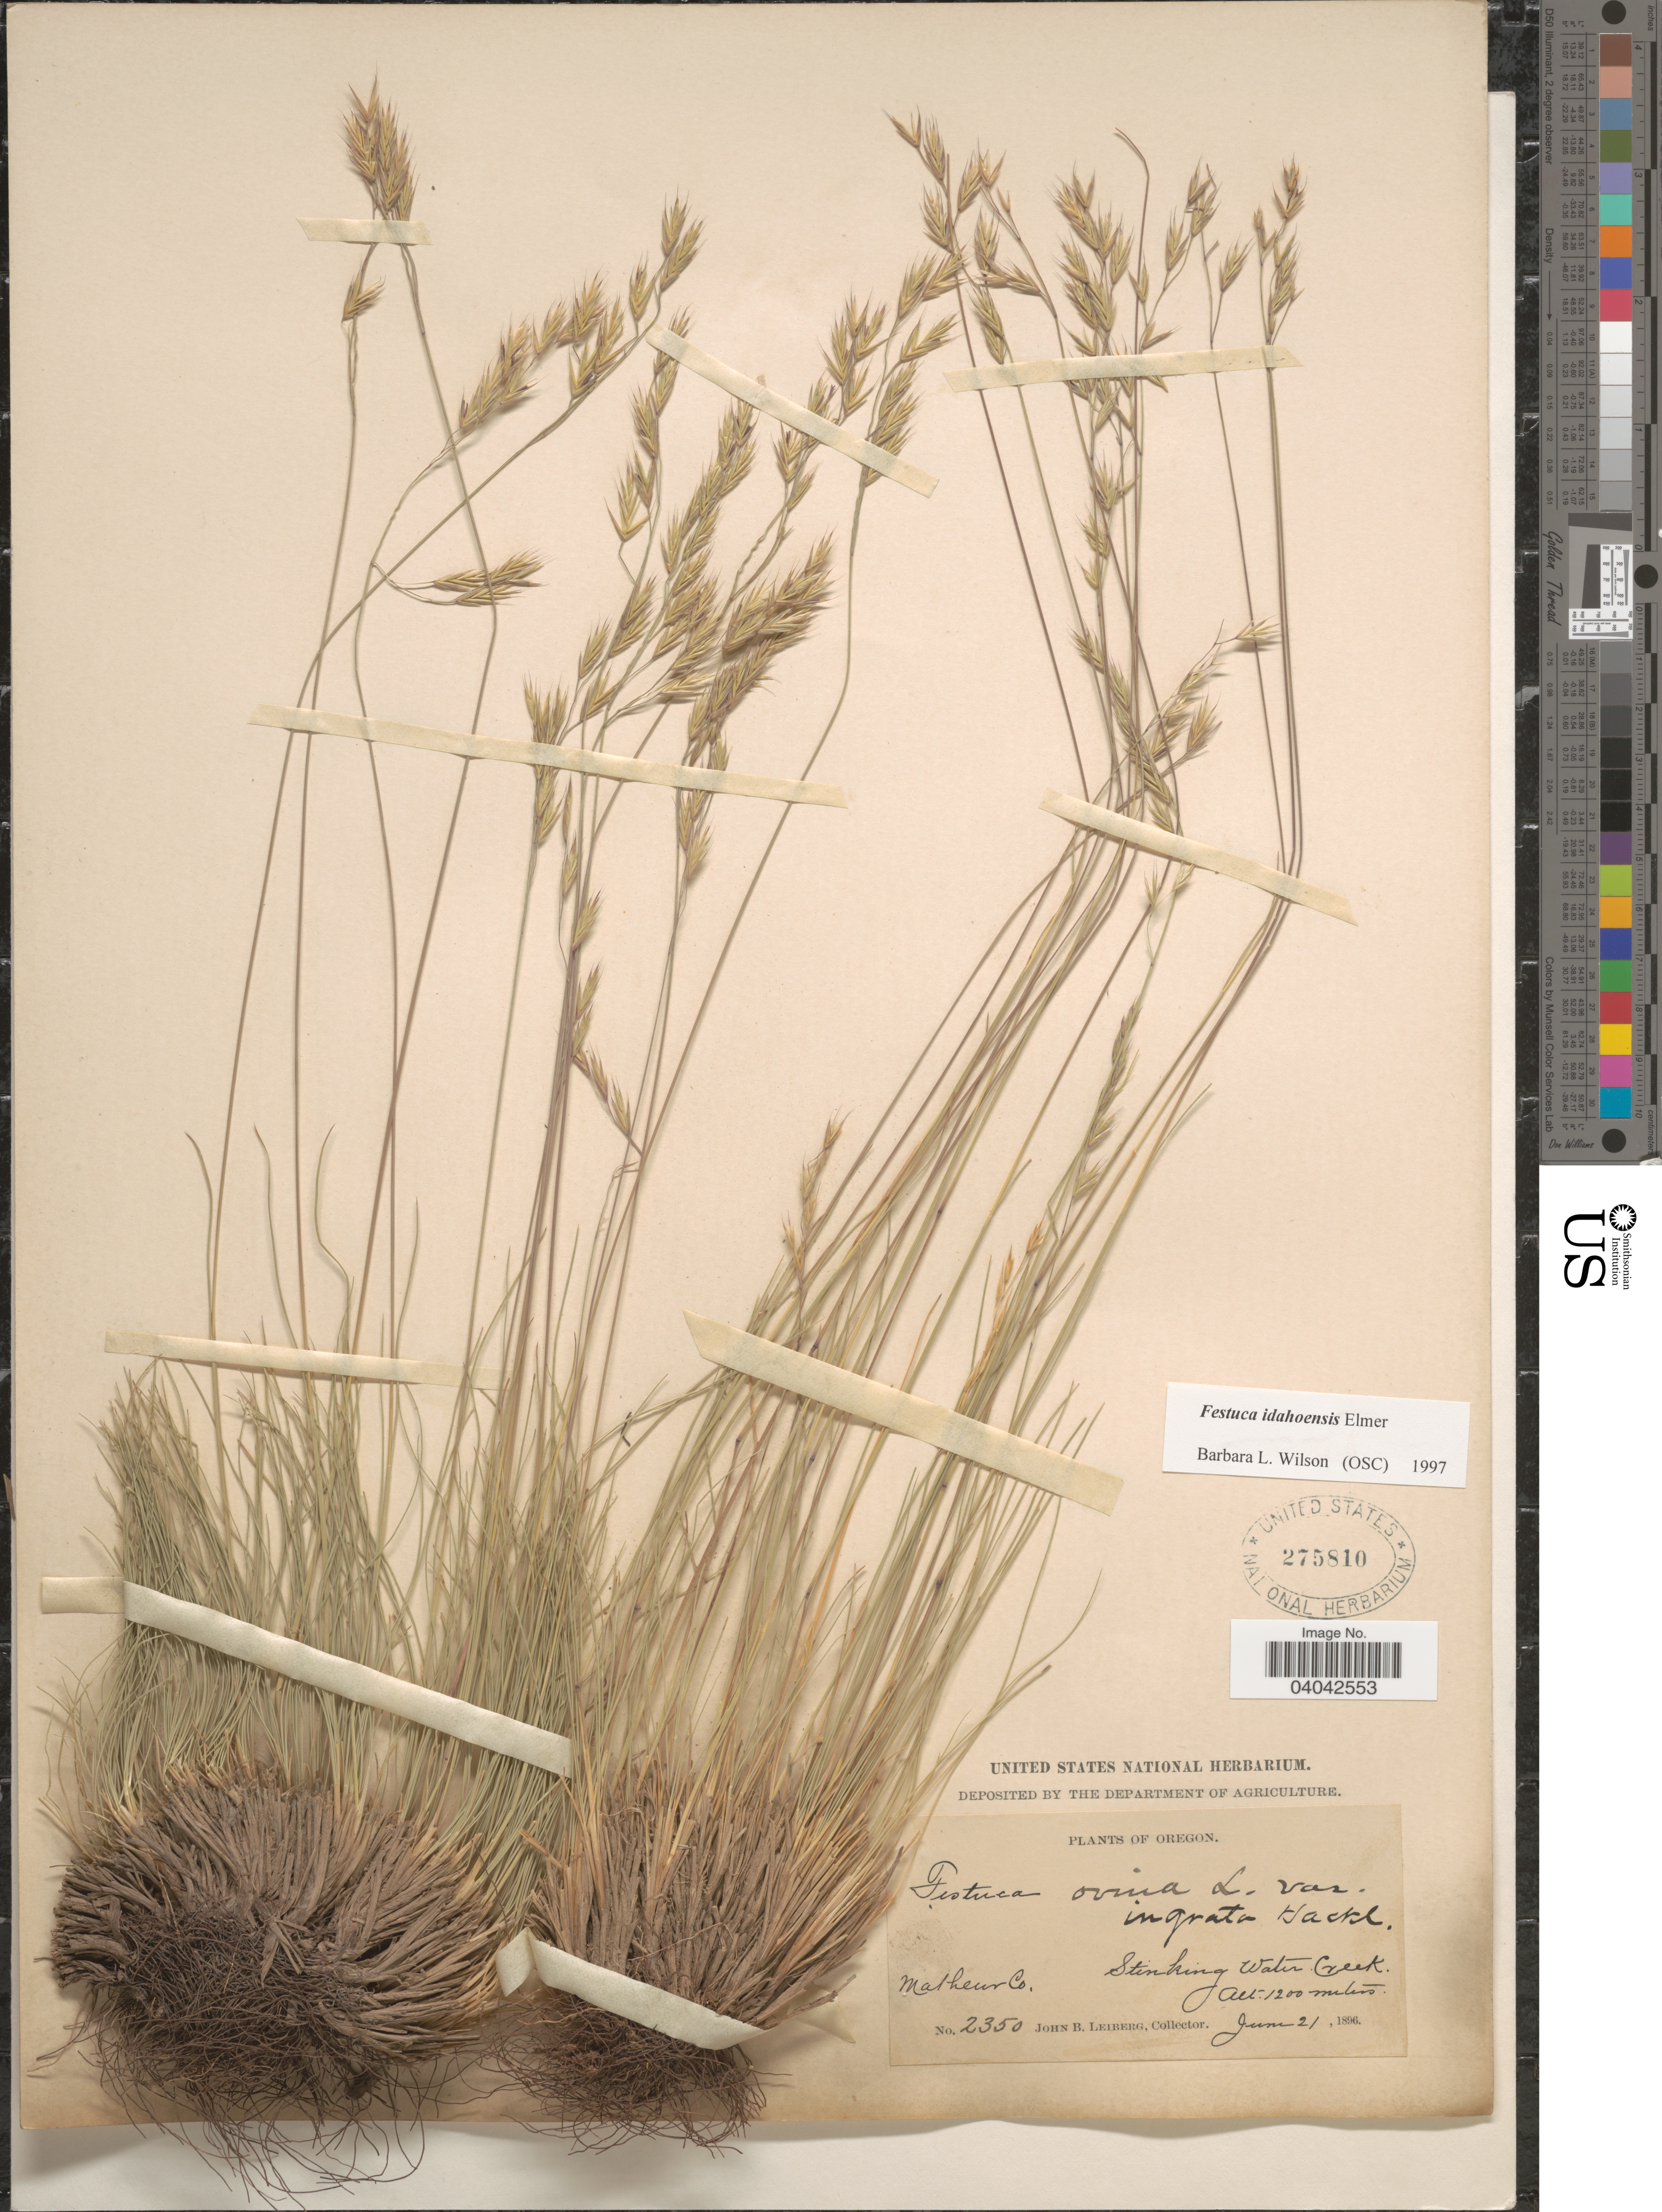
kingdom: Plantae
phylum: Tracheophyta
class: Liliopsida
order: Poales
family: Poaceae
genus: Festuca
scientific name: Festuca idahoensis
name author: Elmer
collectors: J. B. Leiberg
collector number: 2350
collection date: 1896-06-21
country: United States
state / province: Oregon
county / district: Malheur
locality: Malheur Co. Stinking Water Creek.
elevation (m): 1200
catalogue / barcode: US 275810